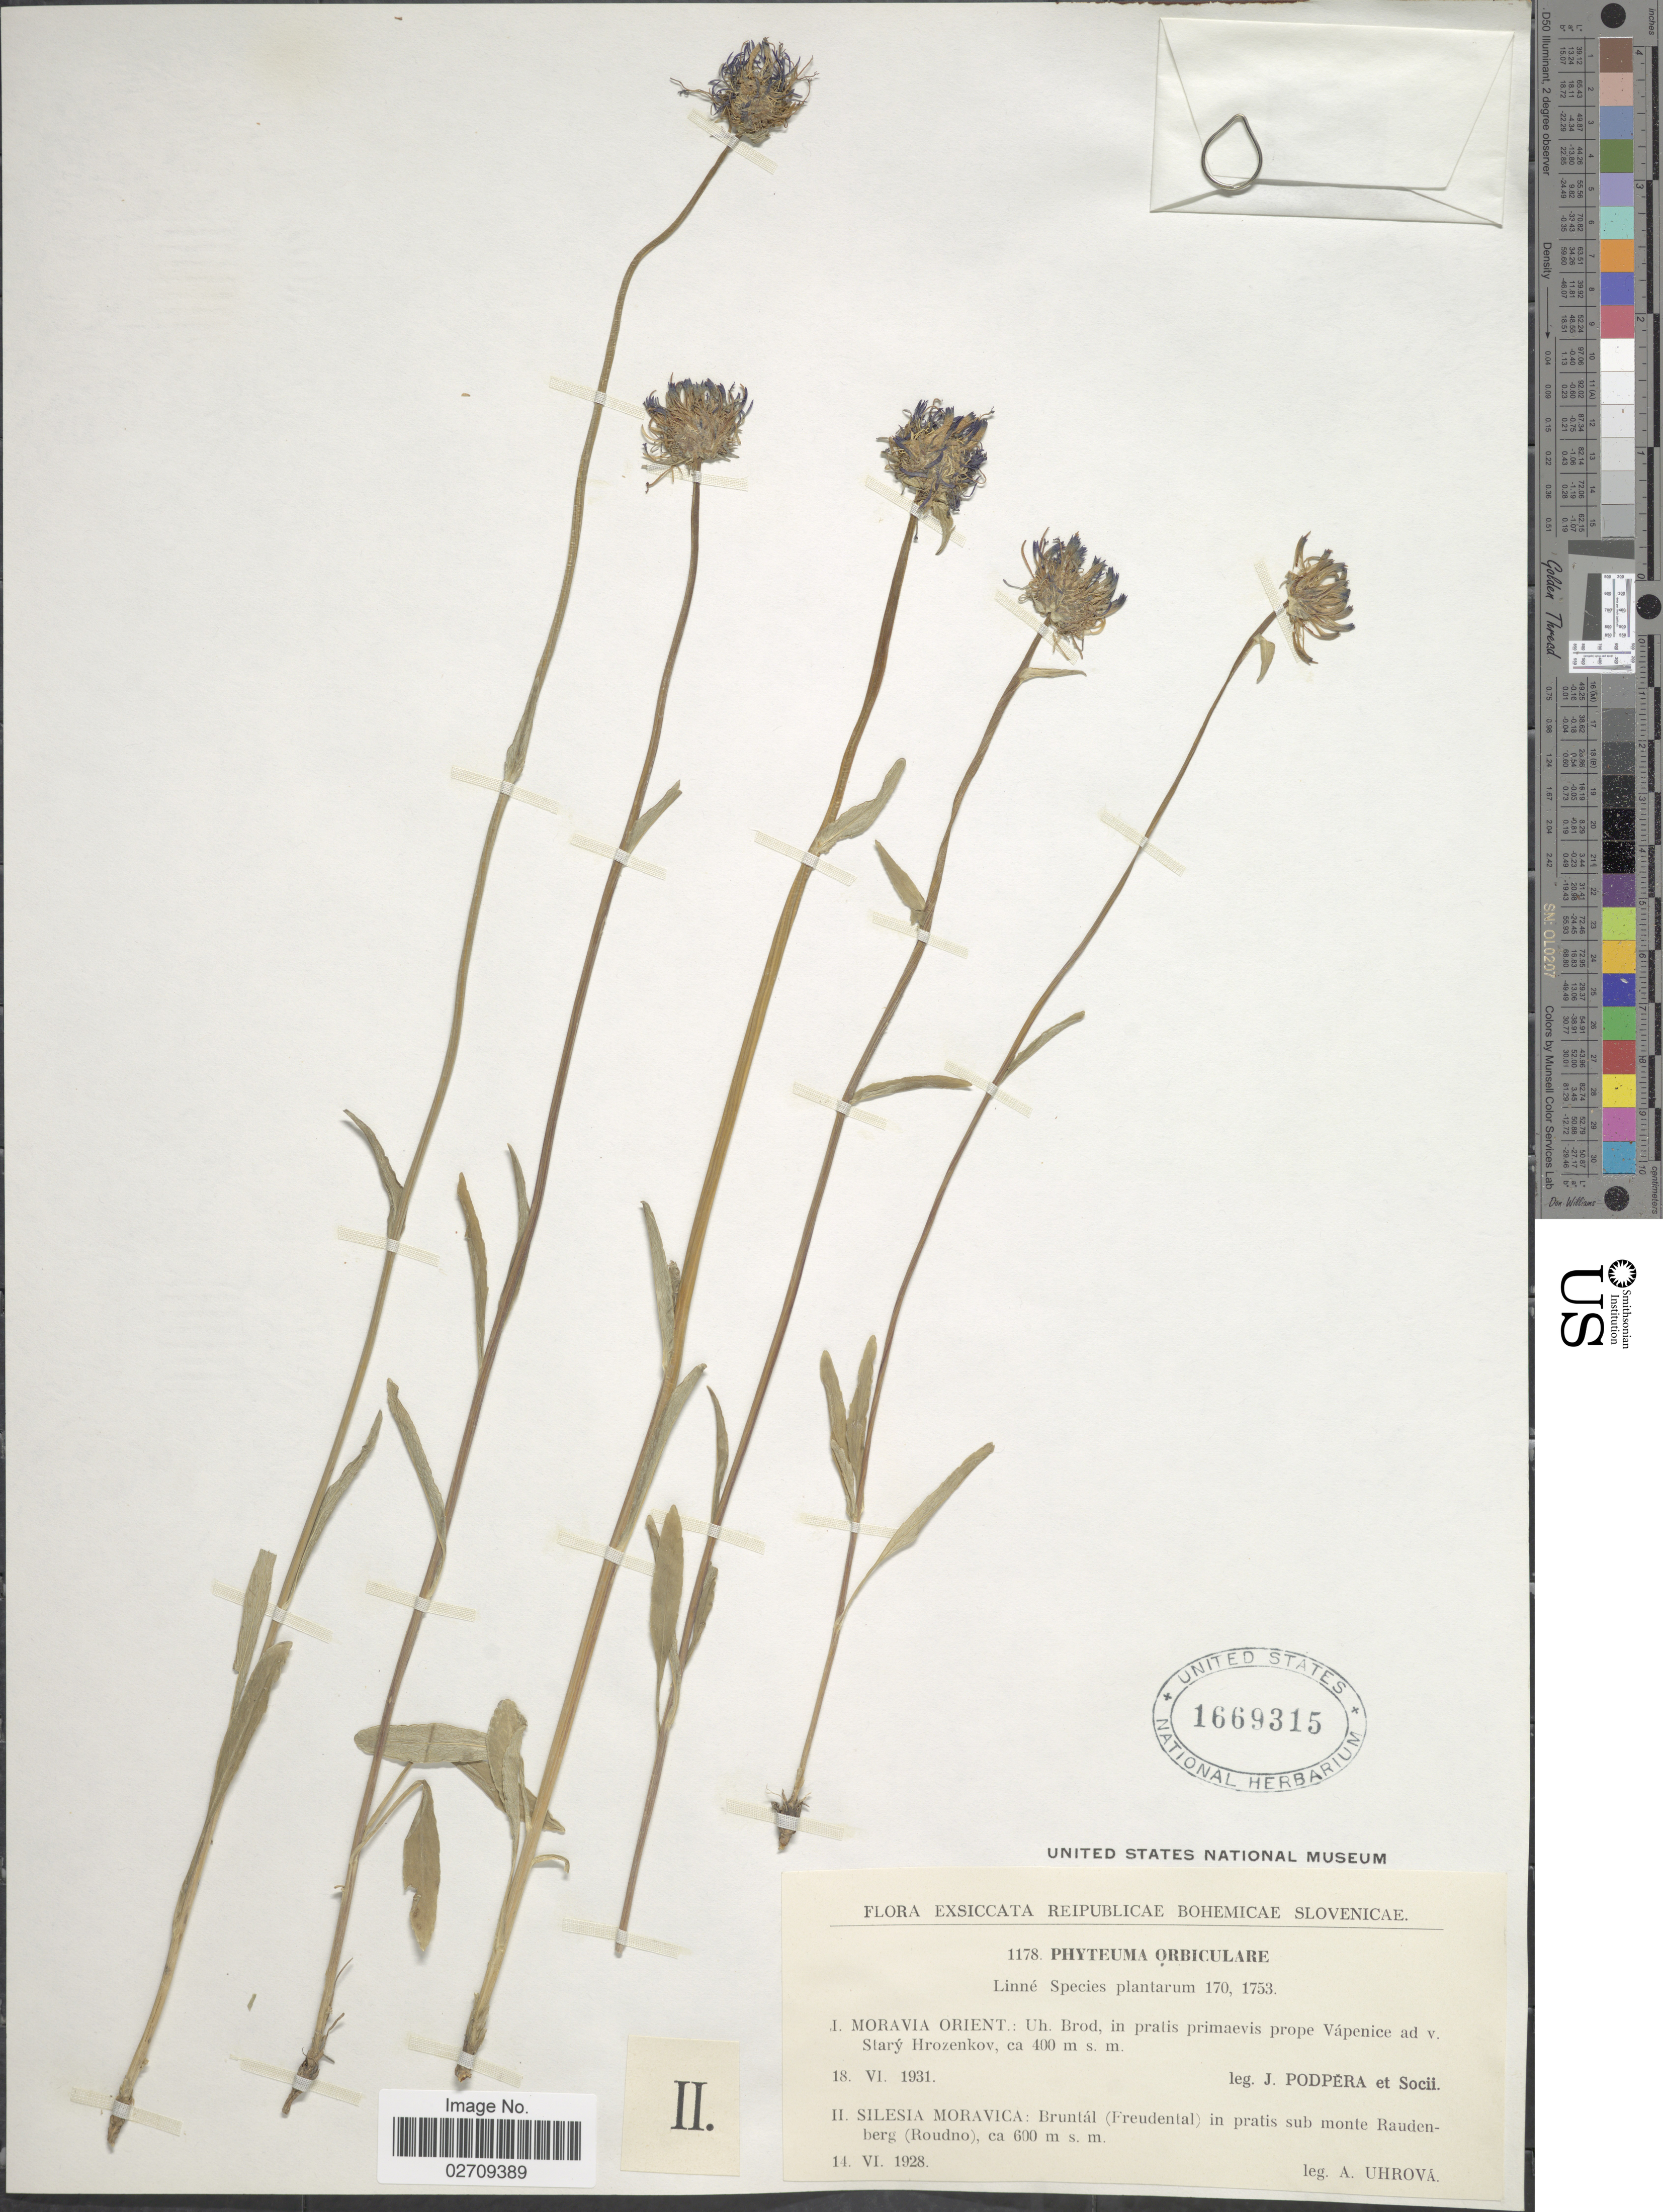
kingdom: Plantae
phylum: Tracheophyta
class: Magnoliopsida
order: Asterales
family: Campanulaceae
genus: Phyteuma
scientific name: Phyteuma orbiculare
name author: L.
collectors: Uhrova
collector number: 1178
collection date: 1928-06-14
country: Czechia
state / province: Moravian-Silesian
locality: Reipublicae Bohemicae Slovenicae, Silesia Moravica: Bruntal (Freudental) in pratis sub monte Raudenberg (Roudno)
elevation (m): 600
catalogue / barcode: US 1669315